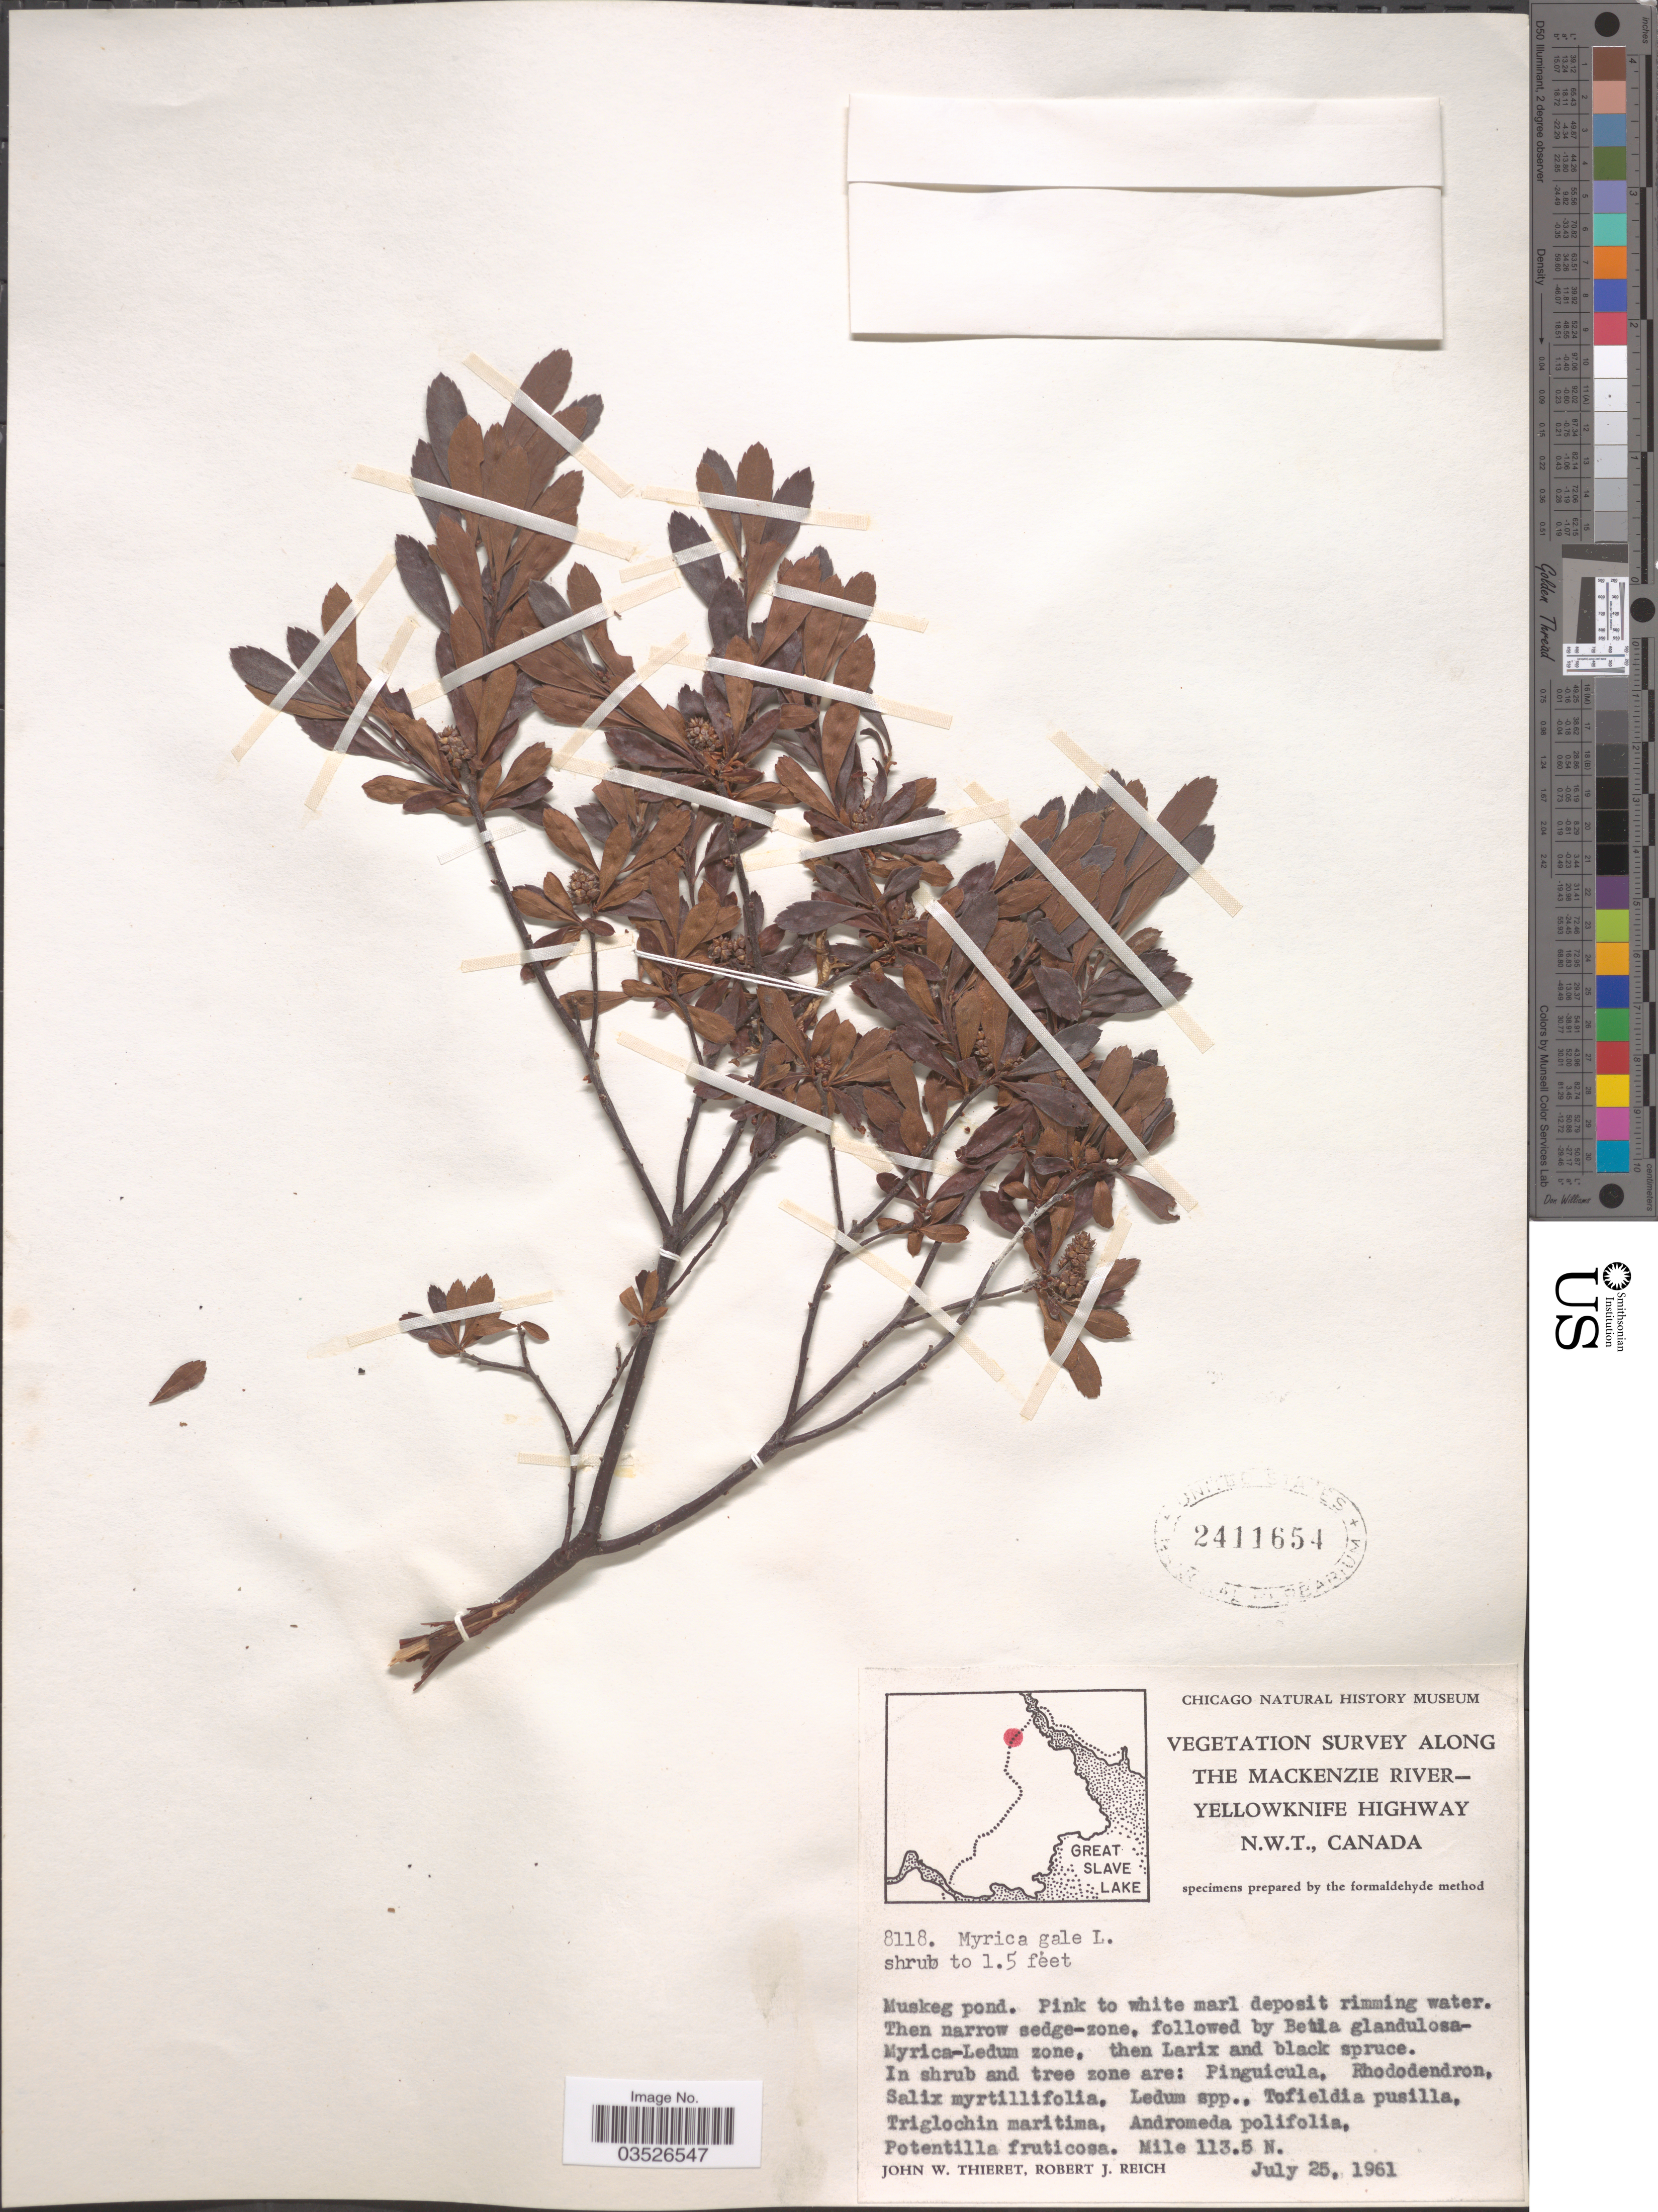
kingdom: Plantae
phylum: Tracheophyta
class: Magnoliopsida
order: Fagales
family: Myricaceae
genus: Myrica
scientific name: Myrica gale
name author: L.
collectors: J. W. Thieret & R. Reich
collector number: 8118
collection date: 1961-07-25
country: Canada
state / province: Northwest Territories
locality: Along the Mackenzie River-Yellowknife Highway. Muskeg pond. Mile 113.5 N.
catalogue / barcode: US 2411654